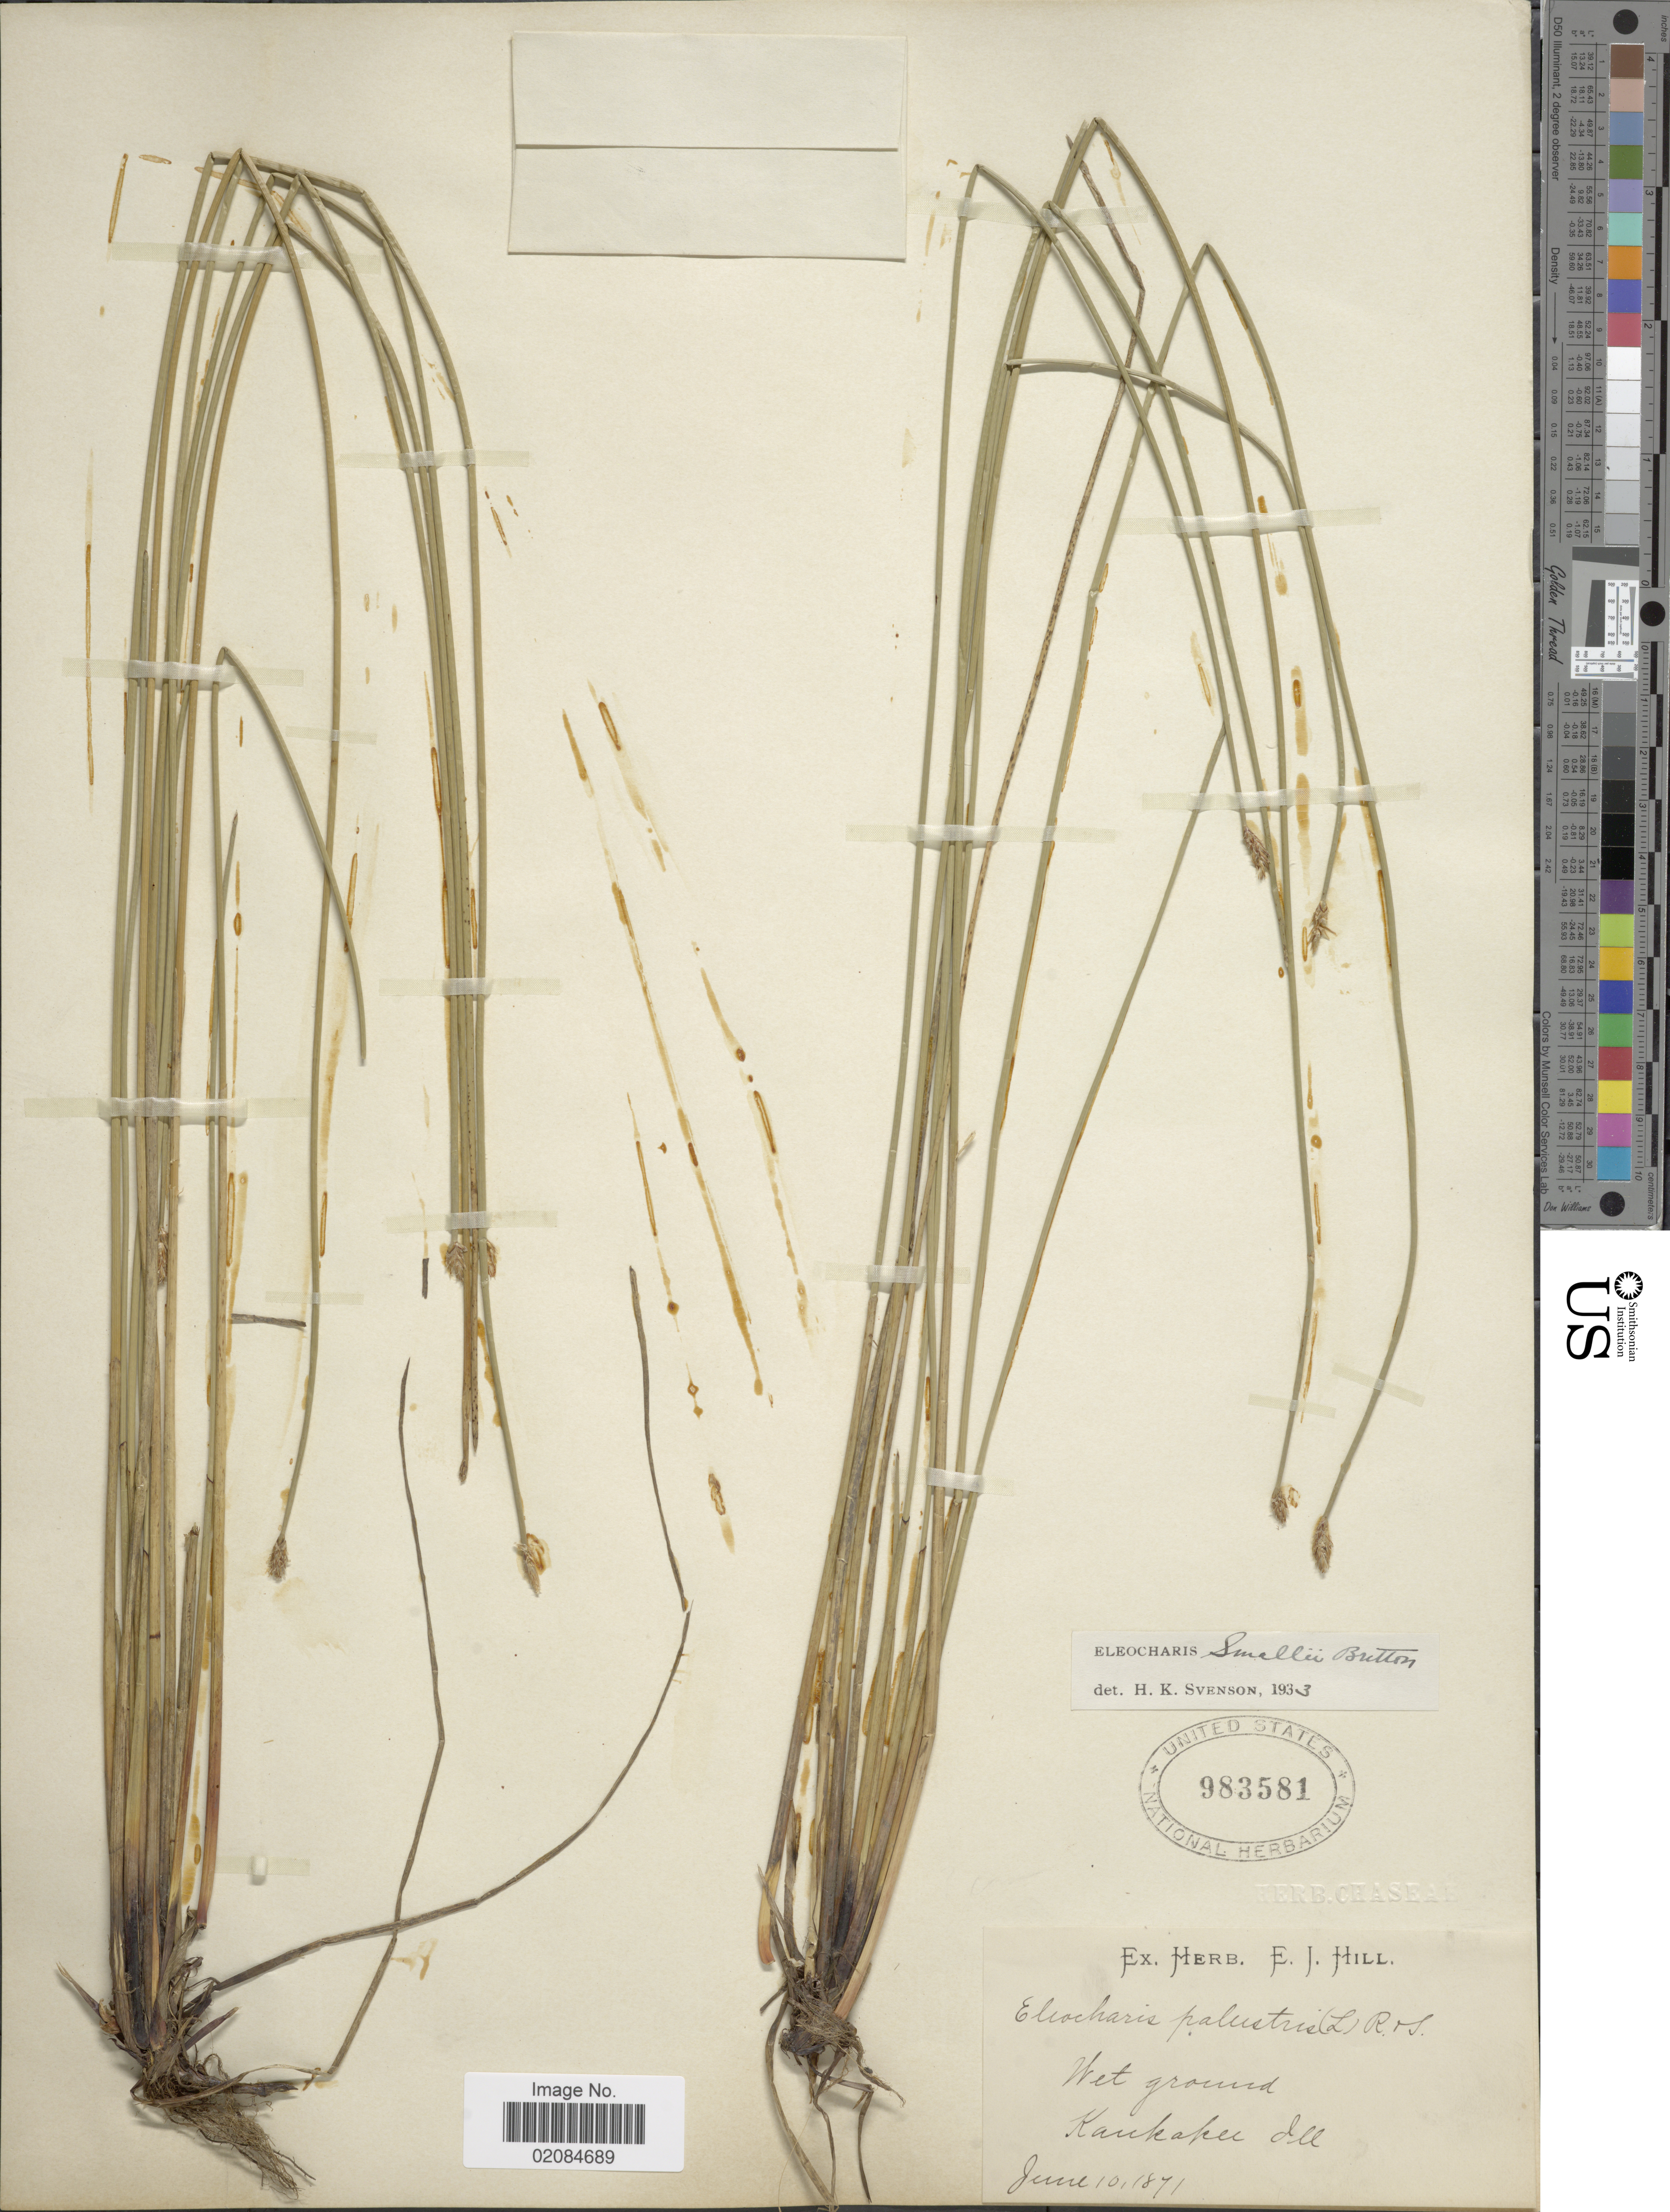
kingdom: Plantae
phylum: Tracheophyta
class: Liliopsida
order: Poales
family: Cyperaceae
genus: Eleocharis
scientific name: Eleocharis palustris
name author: (L.) Roem. & Schult.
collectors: ex herb. E.J. Hill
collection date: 1871-06-10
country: United States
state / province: Illinois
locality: Kankakee Ill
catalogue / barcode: US 983581